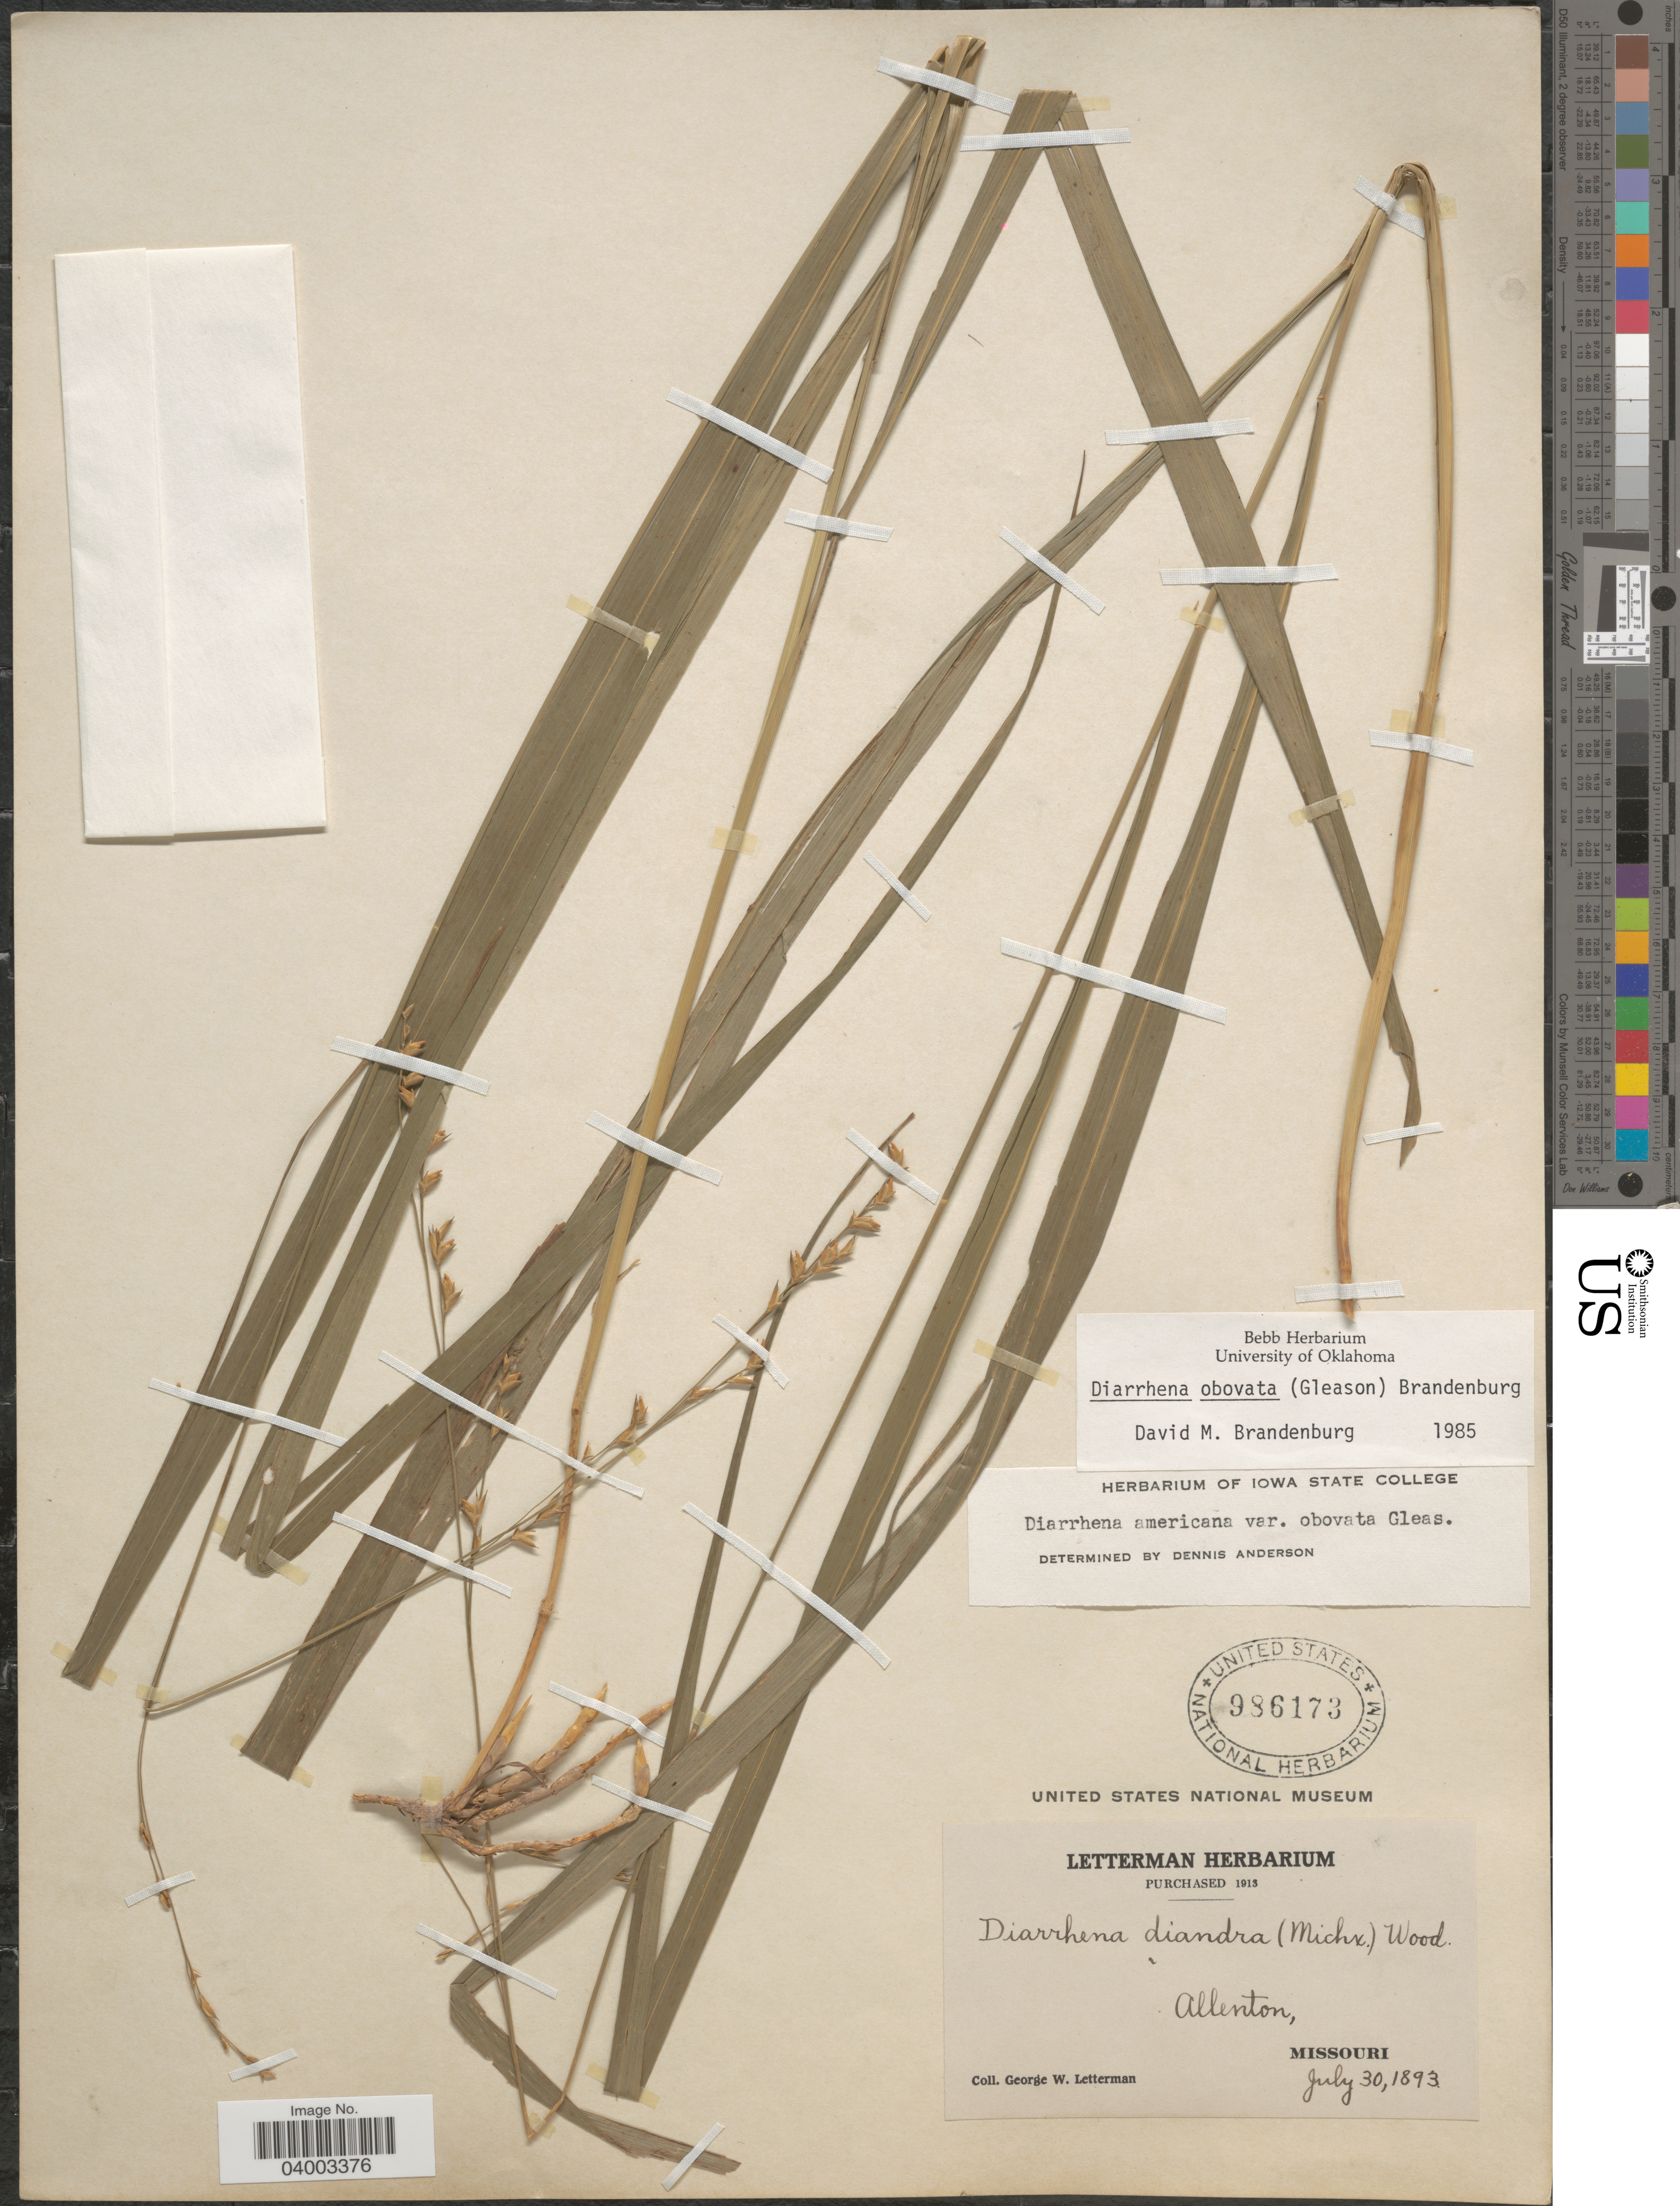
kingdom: Plantae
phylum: Tracheophyta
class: Liliopsida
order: Poales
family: Poaceae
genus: Diarrhena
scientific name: Diarrhena obovata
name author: (Gleason) Brandenburg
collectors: G. W. Letterman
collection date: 1893-07-30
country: United States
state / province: Missouri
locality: Allenton.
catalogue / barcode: US 986173